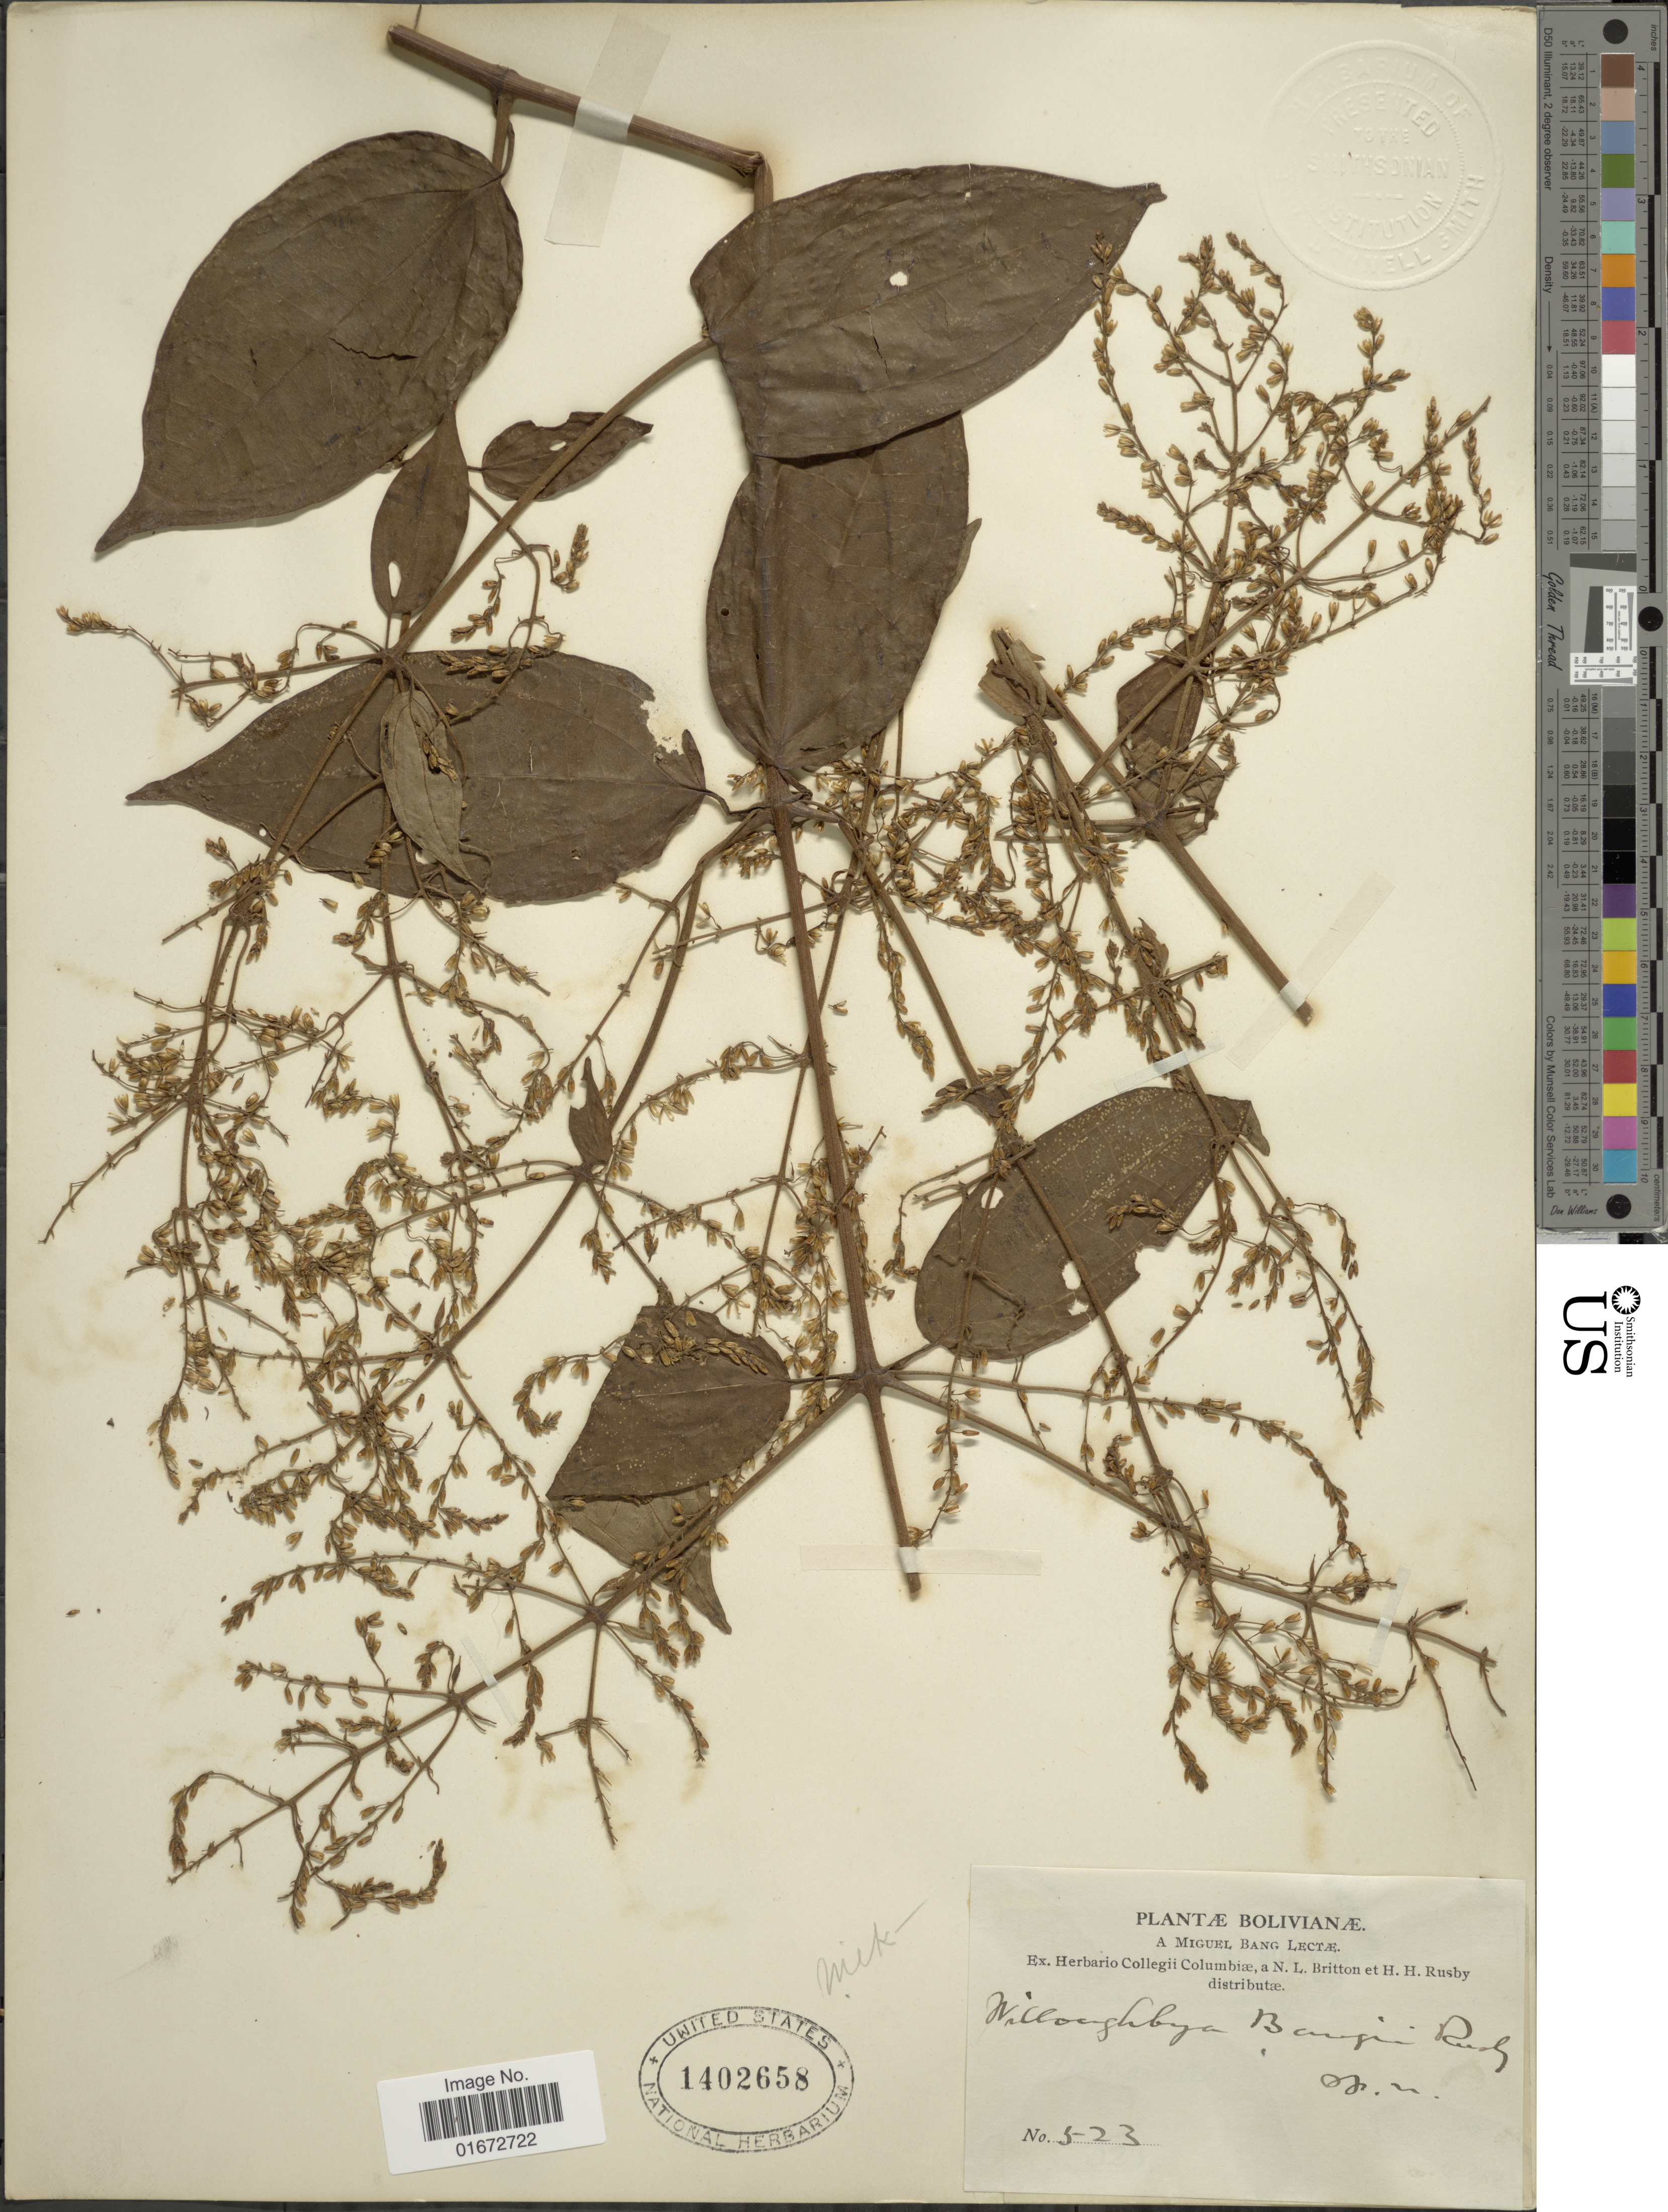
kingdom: Plantae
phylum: Tracheophyta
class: Magnoliopsida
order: Asterales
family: Asteraceae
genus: Mikania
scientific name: Mikania decora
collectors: M. Bang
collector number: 523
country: Bolivia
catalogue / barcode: US 1402658